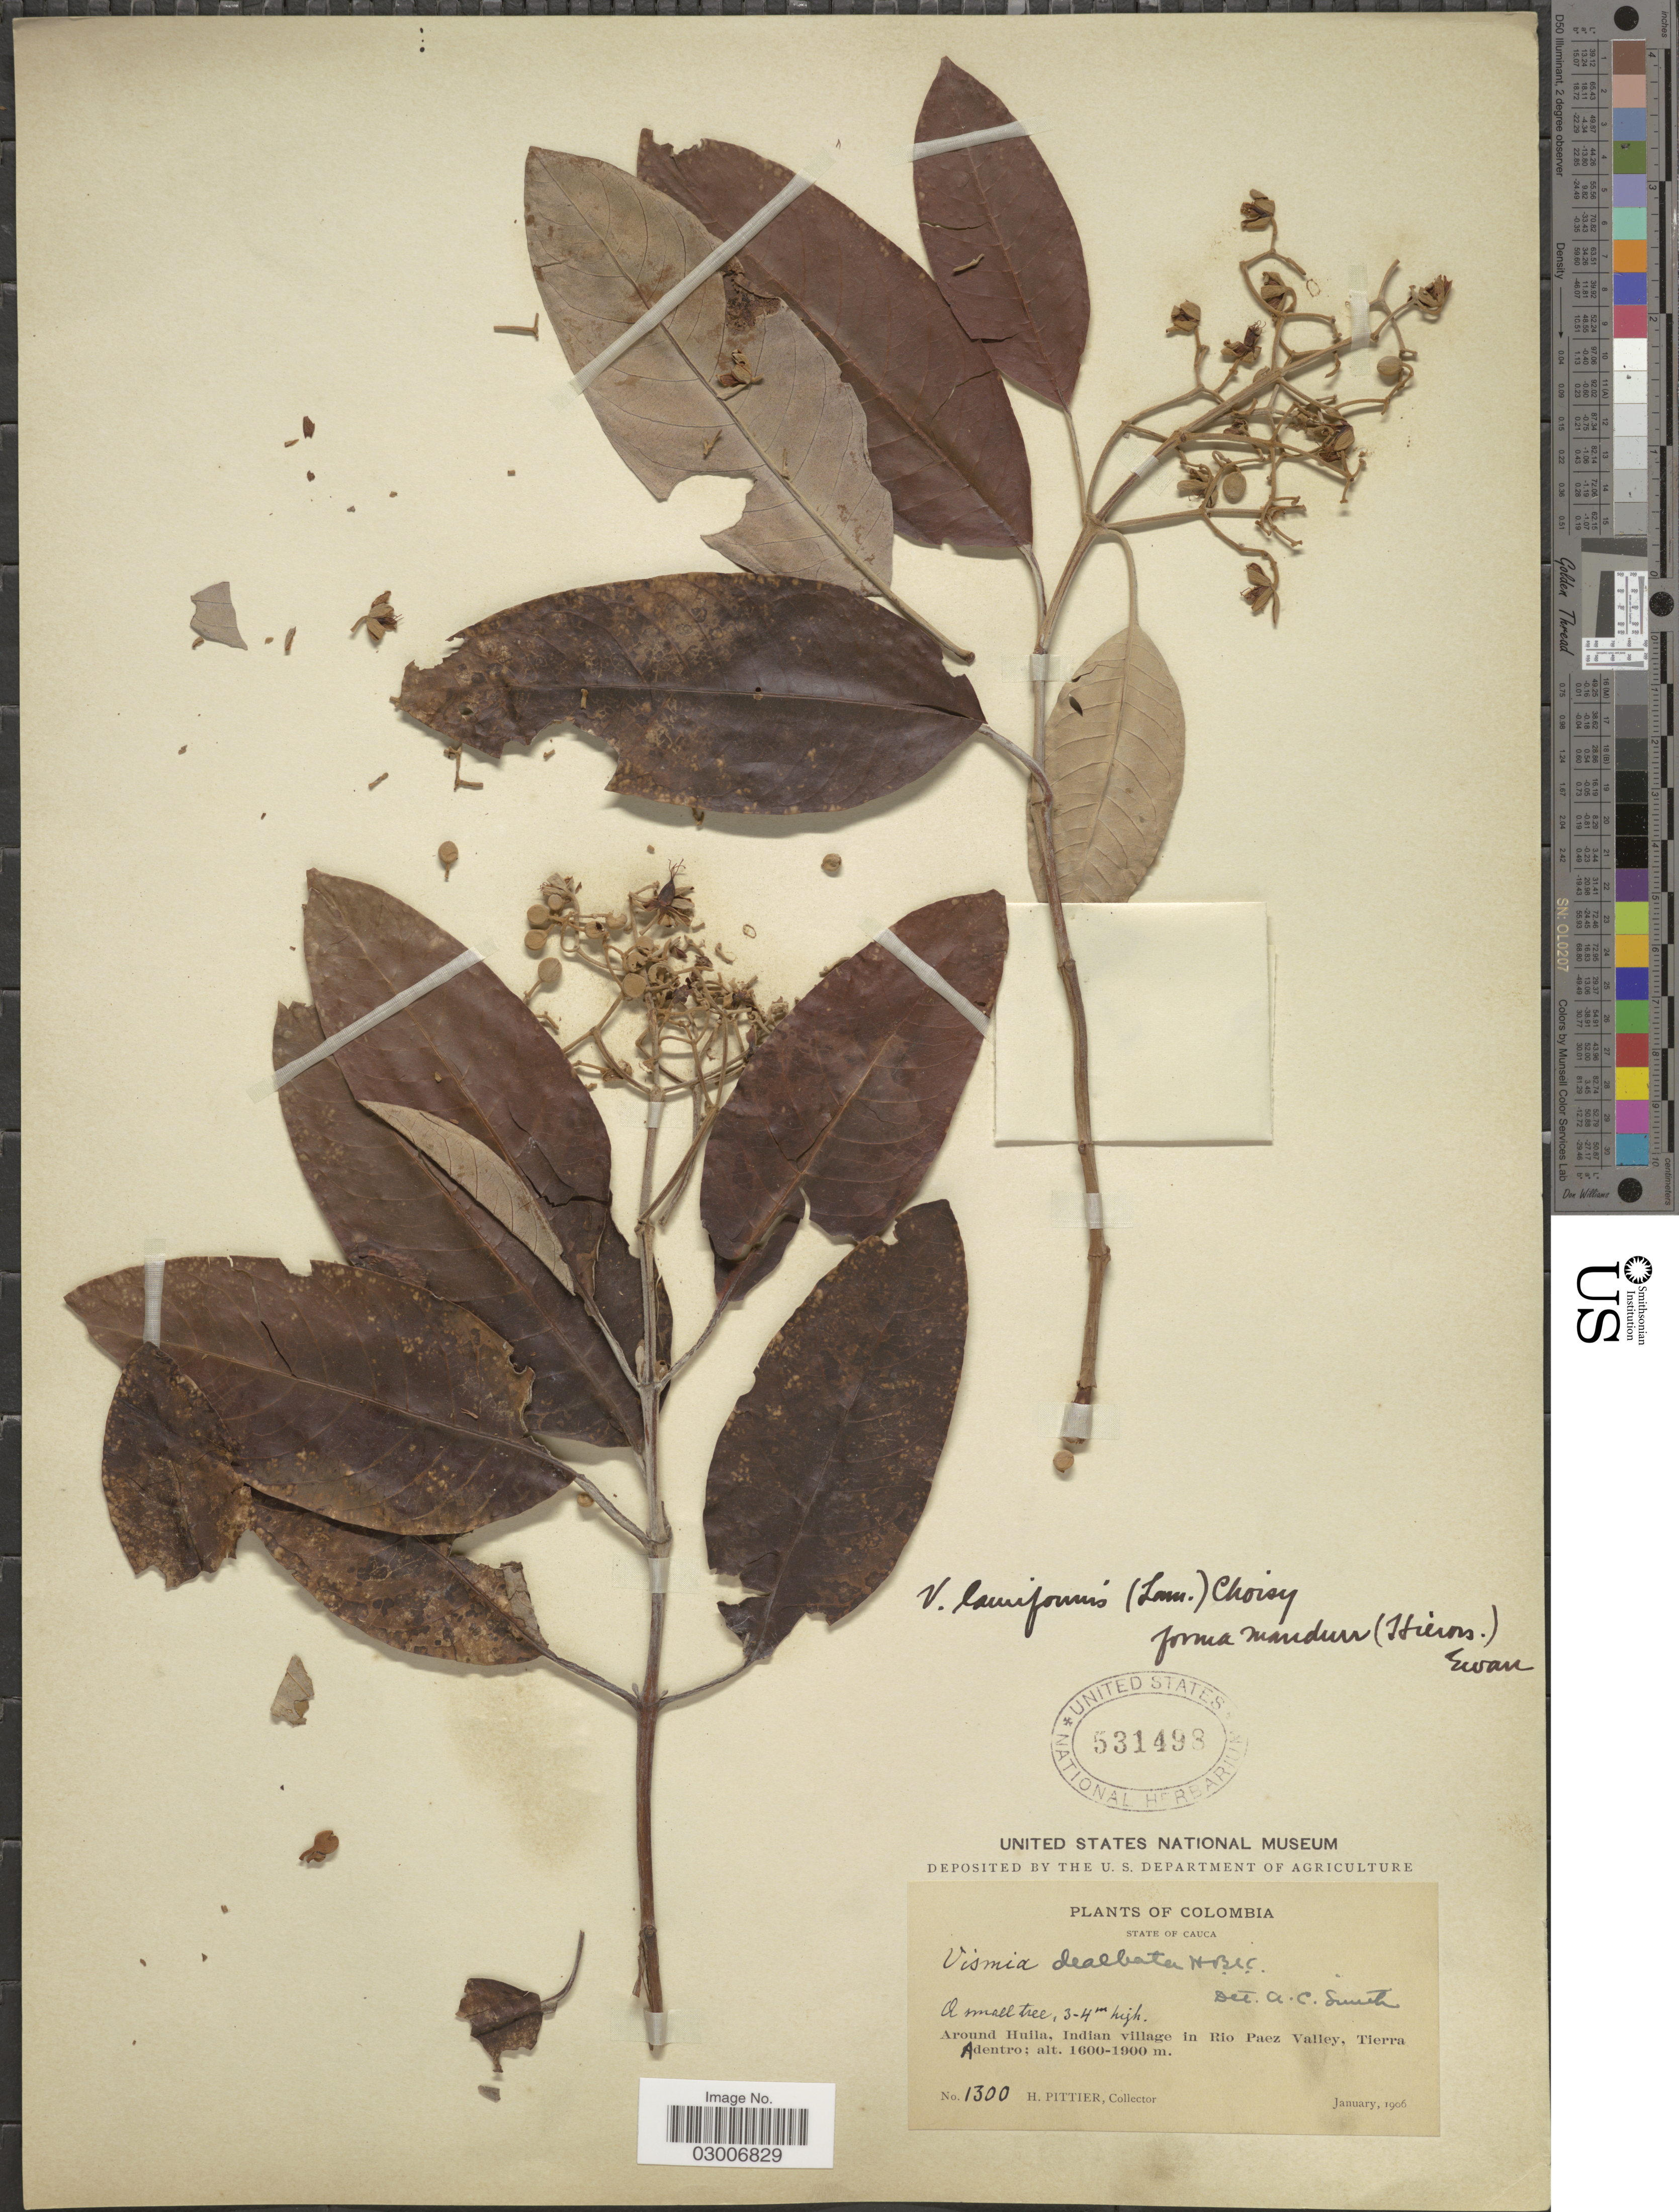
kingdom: Plantae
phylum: Tracheophyta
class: Magnoliopsida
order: Malpighiales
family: Hypericaceae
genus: Vismia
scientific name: Vismia lauriformis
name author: (Lam.) Choisy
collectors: H. F. Pittier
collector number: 1300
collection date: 1906-01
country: Colombia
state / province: Cauca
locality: Around Huila, Indian village, in Rio Paez Valley, Tierra Adentro.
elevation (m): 1600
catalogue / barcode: US 531498